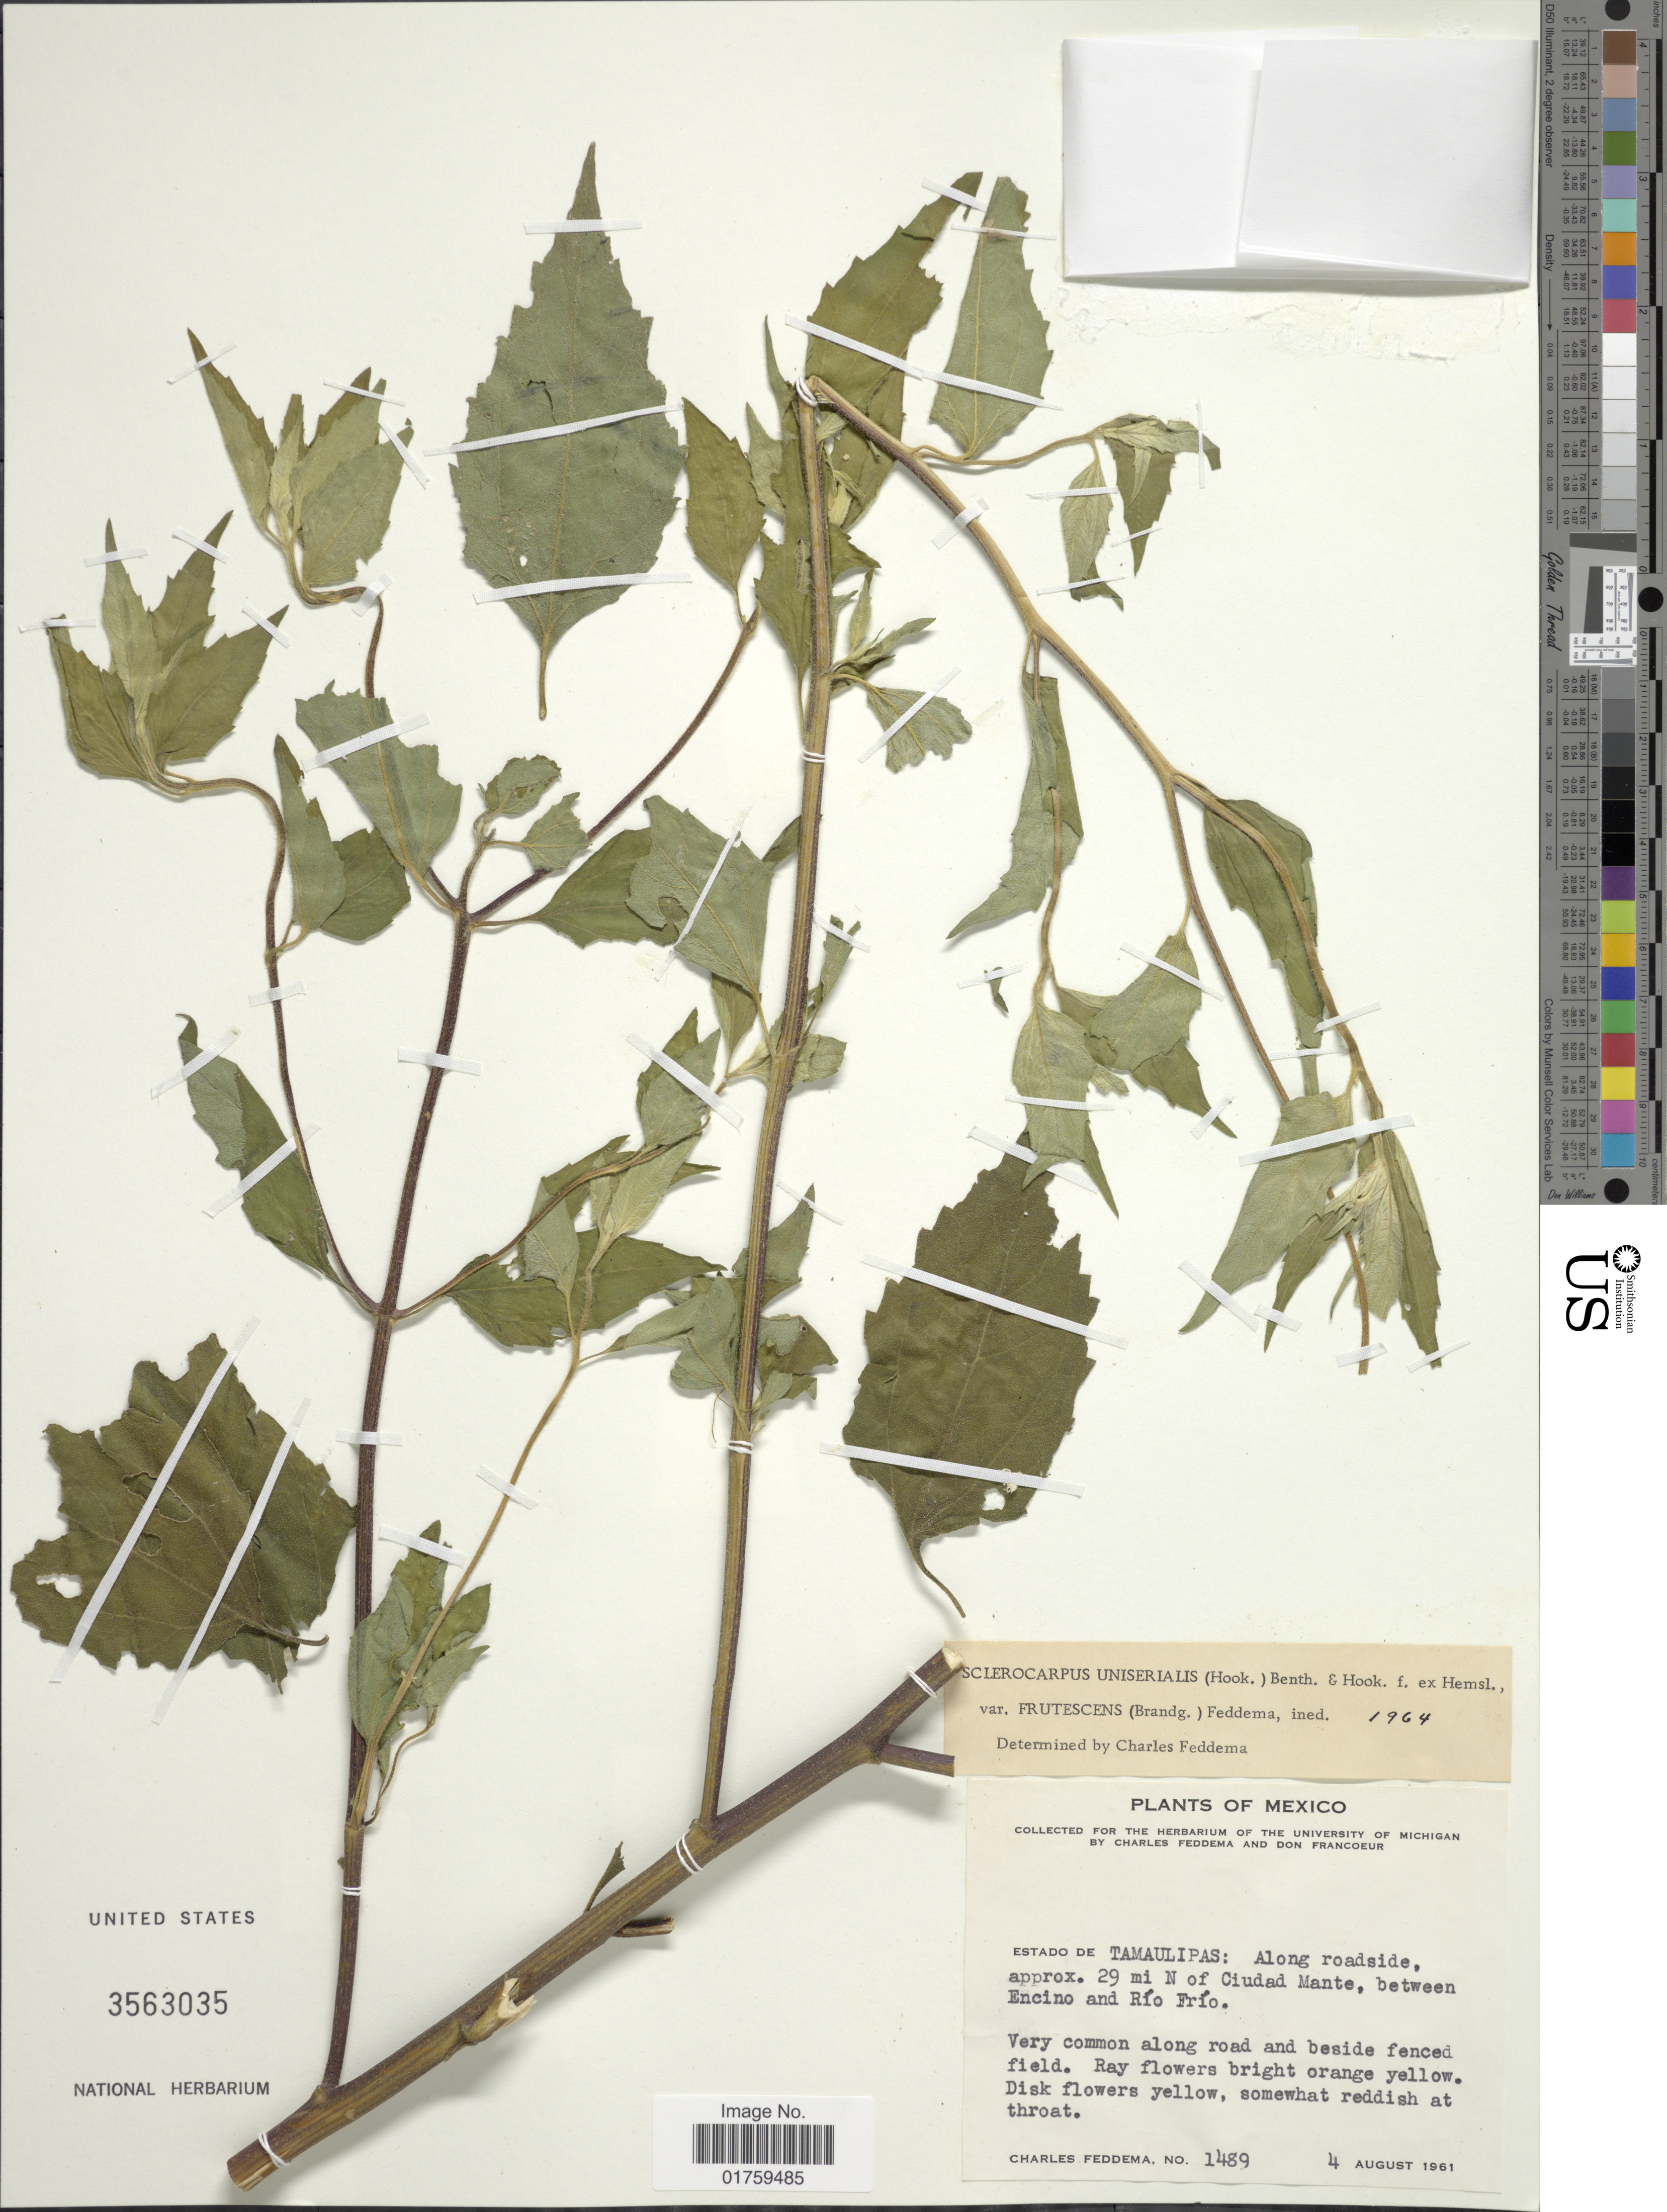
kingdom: Plantae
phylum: Tracheophyta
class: Magnoliopsida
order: Asterales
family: Asteraceae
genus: Sclerocarpus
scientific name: Sclerocarpus uniserialis var. frutescens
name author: (Brandegee) Feddema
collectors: C. Feddema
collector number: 1489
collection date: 1961-08-04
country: Mexico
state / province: Tamaulipas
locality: Estado de Tamaulipas: Along roadside, approx. 29 mi N of Ciudad Mante, between Encino and Rio Frio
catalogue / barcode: US 3563035